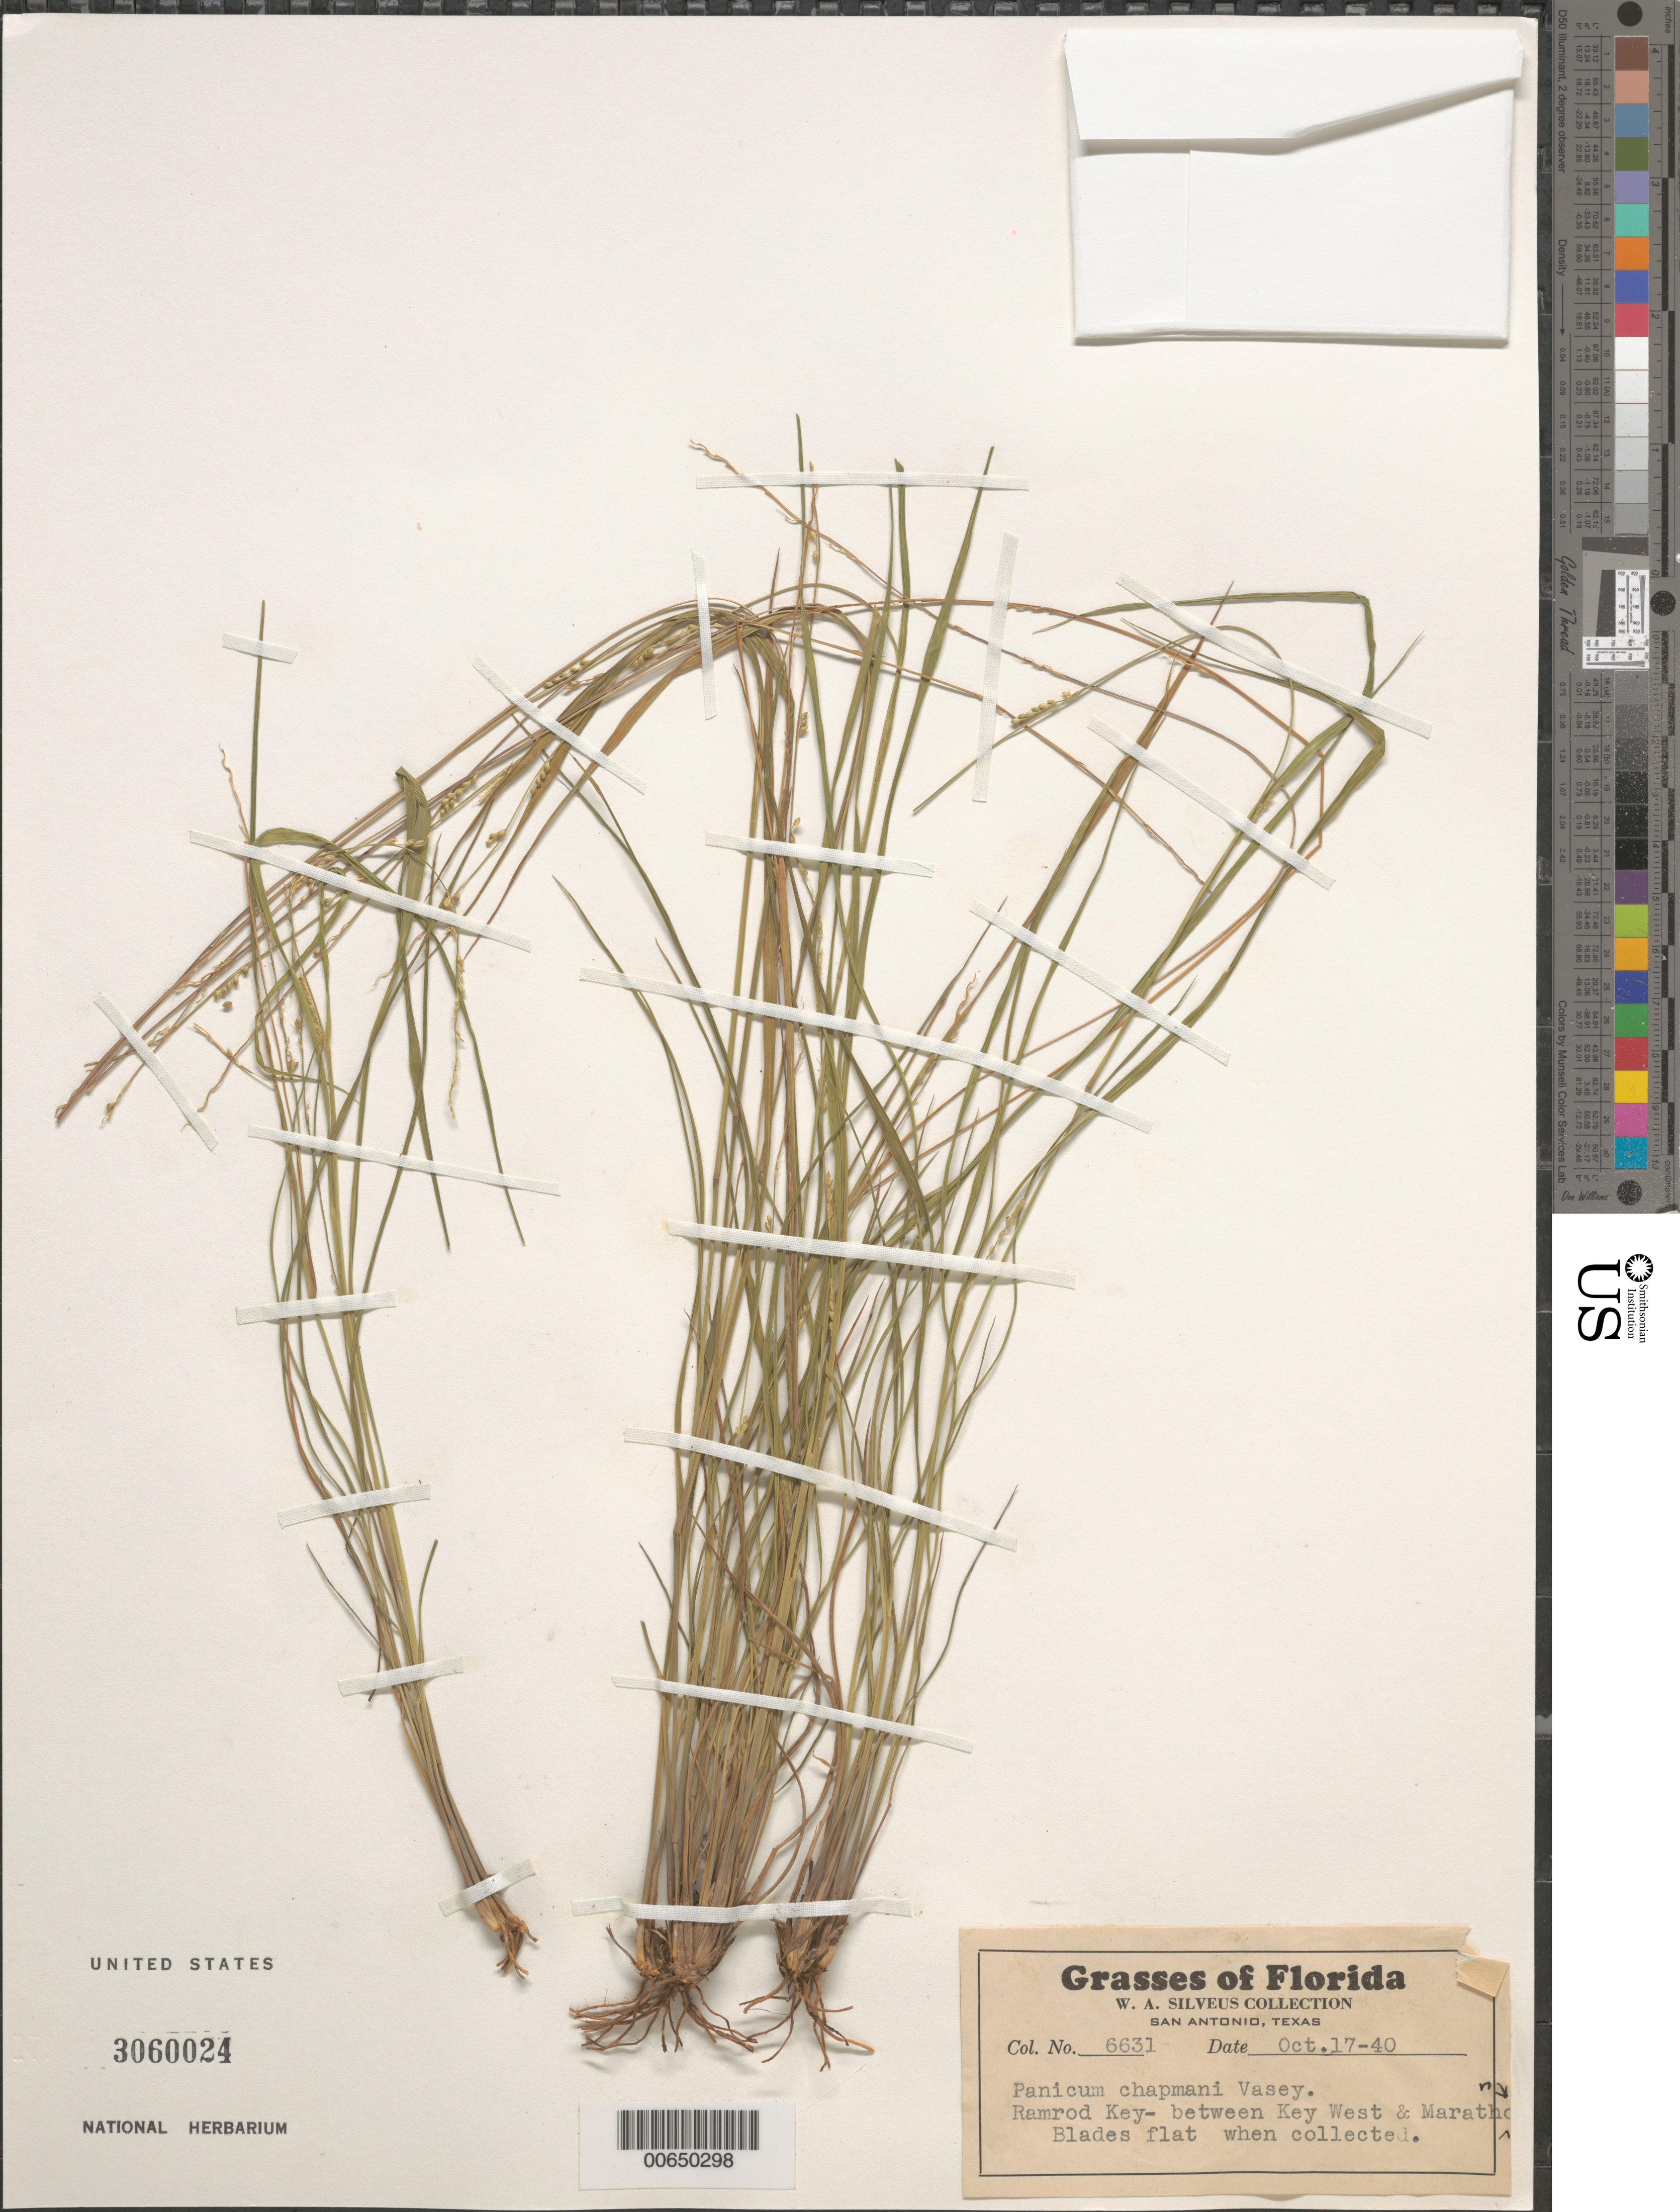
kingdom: Plantae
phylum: Tracheophyta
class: Liliopsida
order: Poales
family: Poaceae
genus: Panicum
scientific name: Panicum chapmanii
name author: Vasey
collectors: W. Silveus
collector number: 6631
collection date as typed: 17 Oct 1940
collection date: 1940-10-17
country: United States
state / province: Florida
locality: Ramrod Key - between Key West & Marathon.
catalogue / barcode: US 3060024